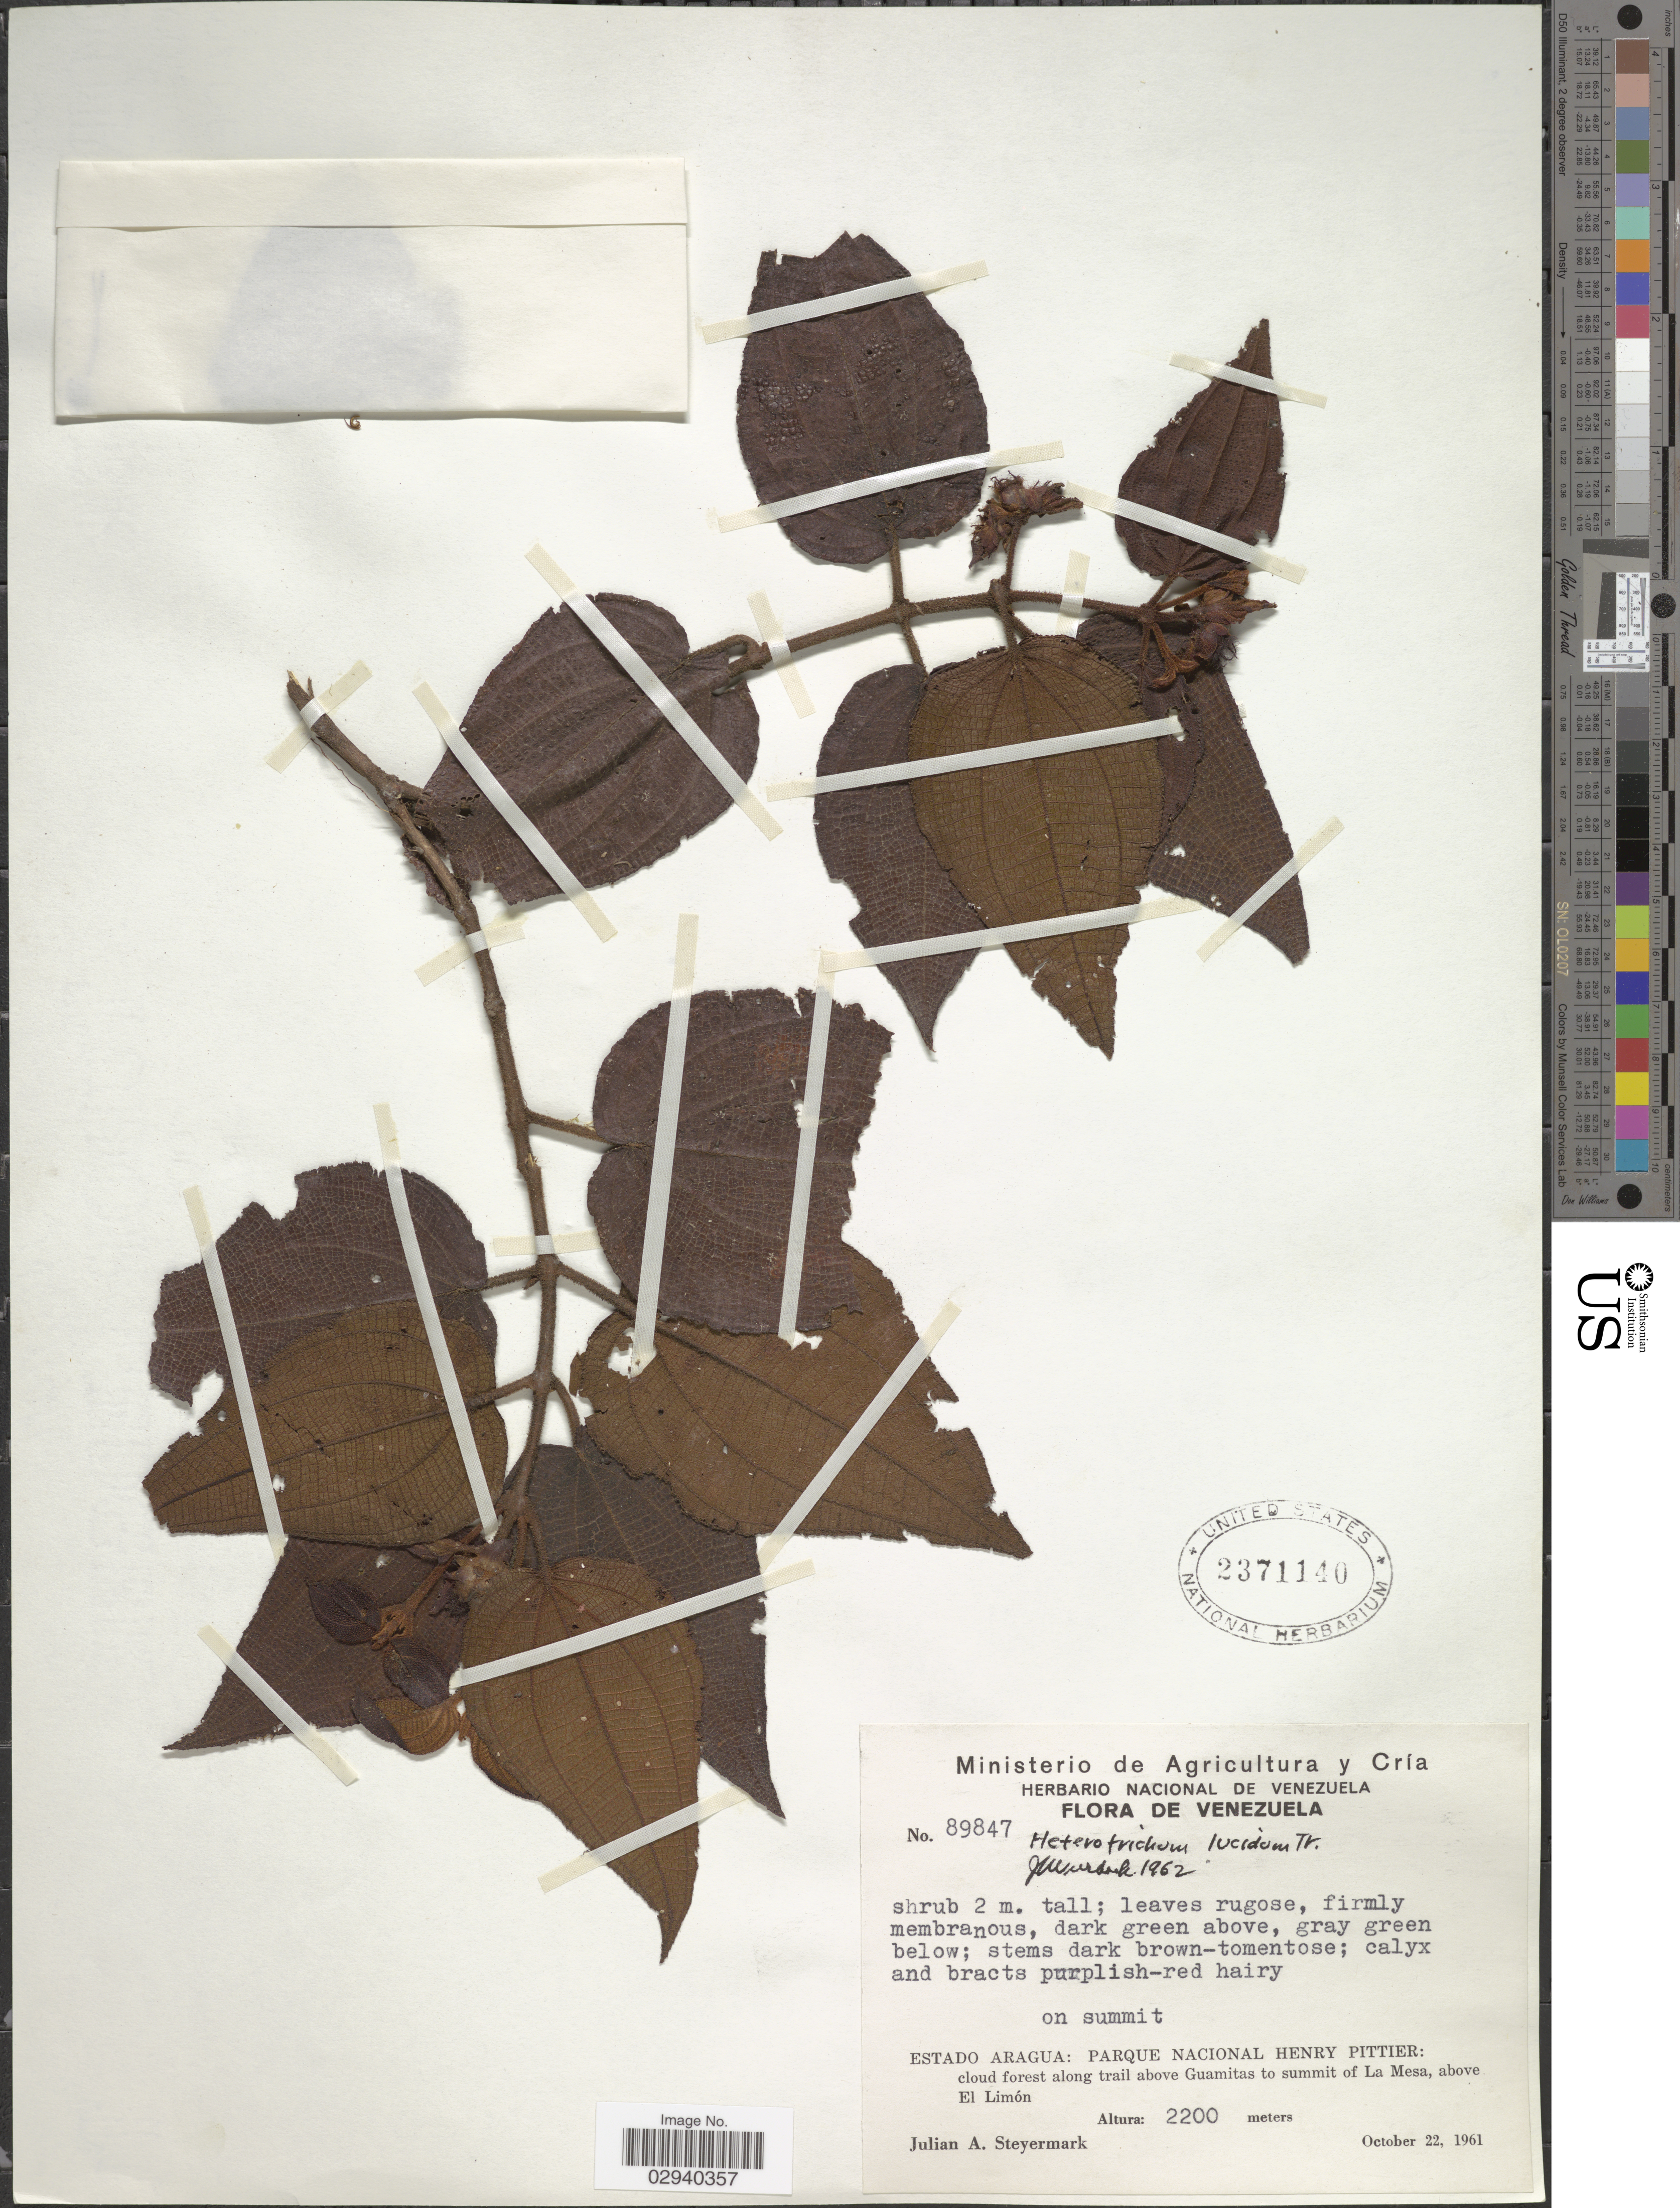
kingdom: Plantae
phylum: Tracheophyta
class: Magnoliopsida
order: Myrtales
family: Melastomataceae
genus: Miconia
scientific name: Miconia leiotricha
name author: Wurdack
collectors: J. Steyermark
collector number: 89847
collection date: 1961-10-22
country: Venezuela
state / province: Aragua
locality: Parque Nacional Henry Pittier: cloud forest along trail above Guamitas to summit of La Mesa, above El Limón.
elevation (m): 2200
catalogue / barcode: US 2371140